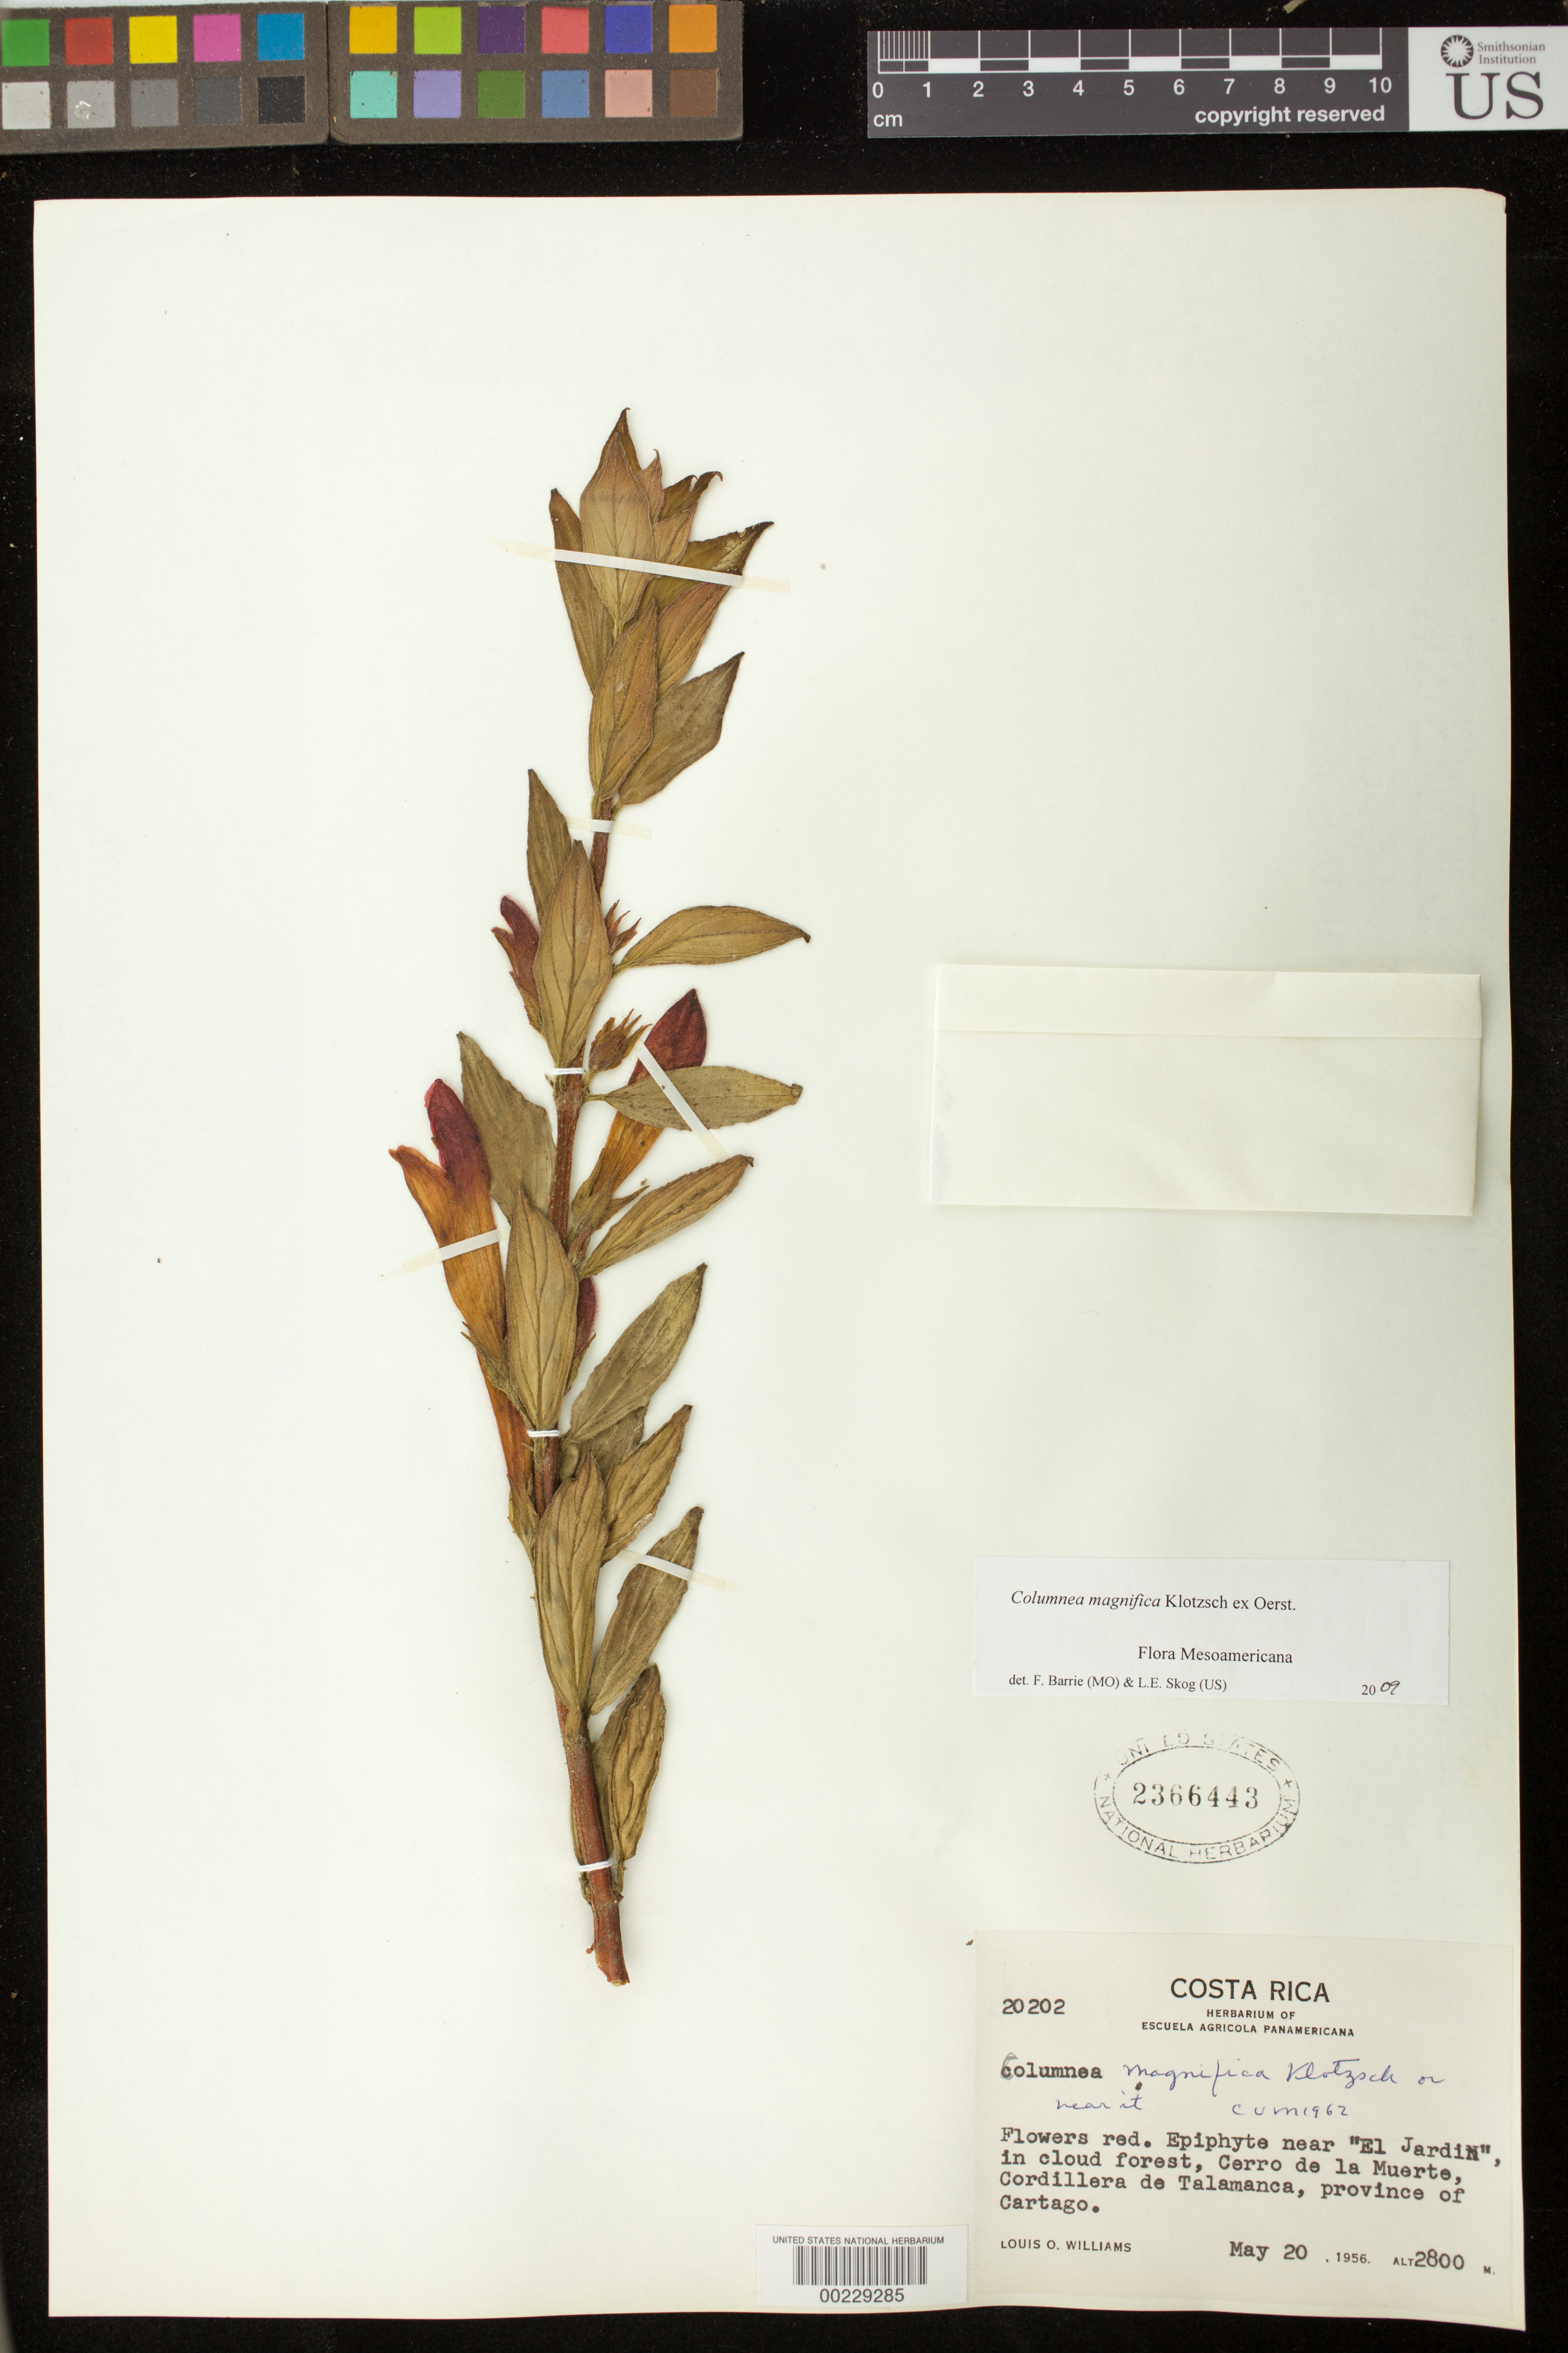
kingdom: Plantae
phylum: Tracheophyta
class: Magnoliopsida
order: Lamiales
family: Gesneriaceae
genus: Columnea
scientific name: Columnea magnifica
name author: Klotzsch ex Oerst.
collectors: L. O. Williams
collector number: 20202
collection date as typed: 20 May 1956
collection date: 1956-05-20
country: Costa Rica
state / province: Cartago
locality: Cerro de La Muerte, Cordillera de Talamanca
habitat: In cloud forest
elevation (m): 2800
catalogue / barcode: US 2366443